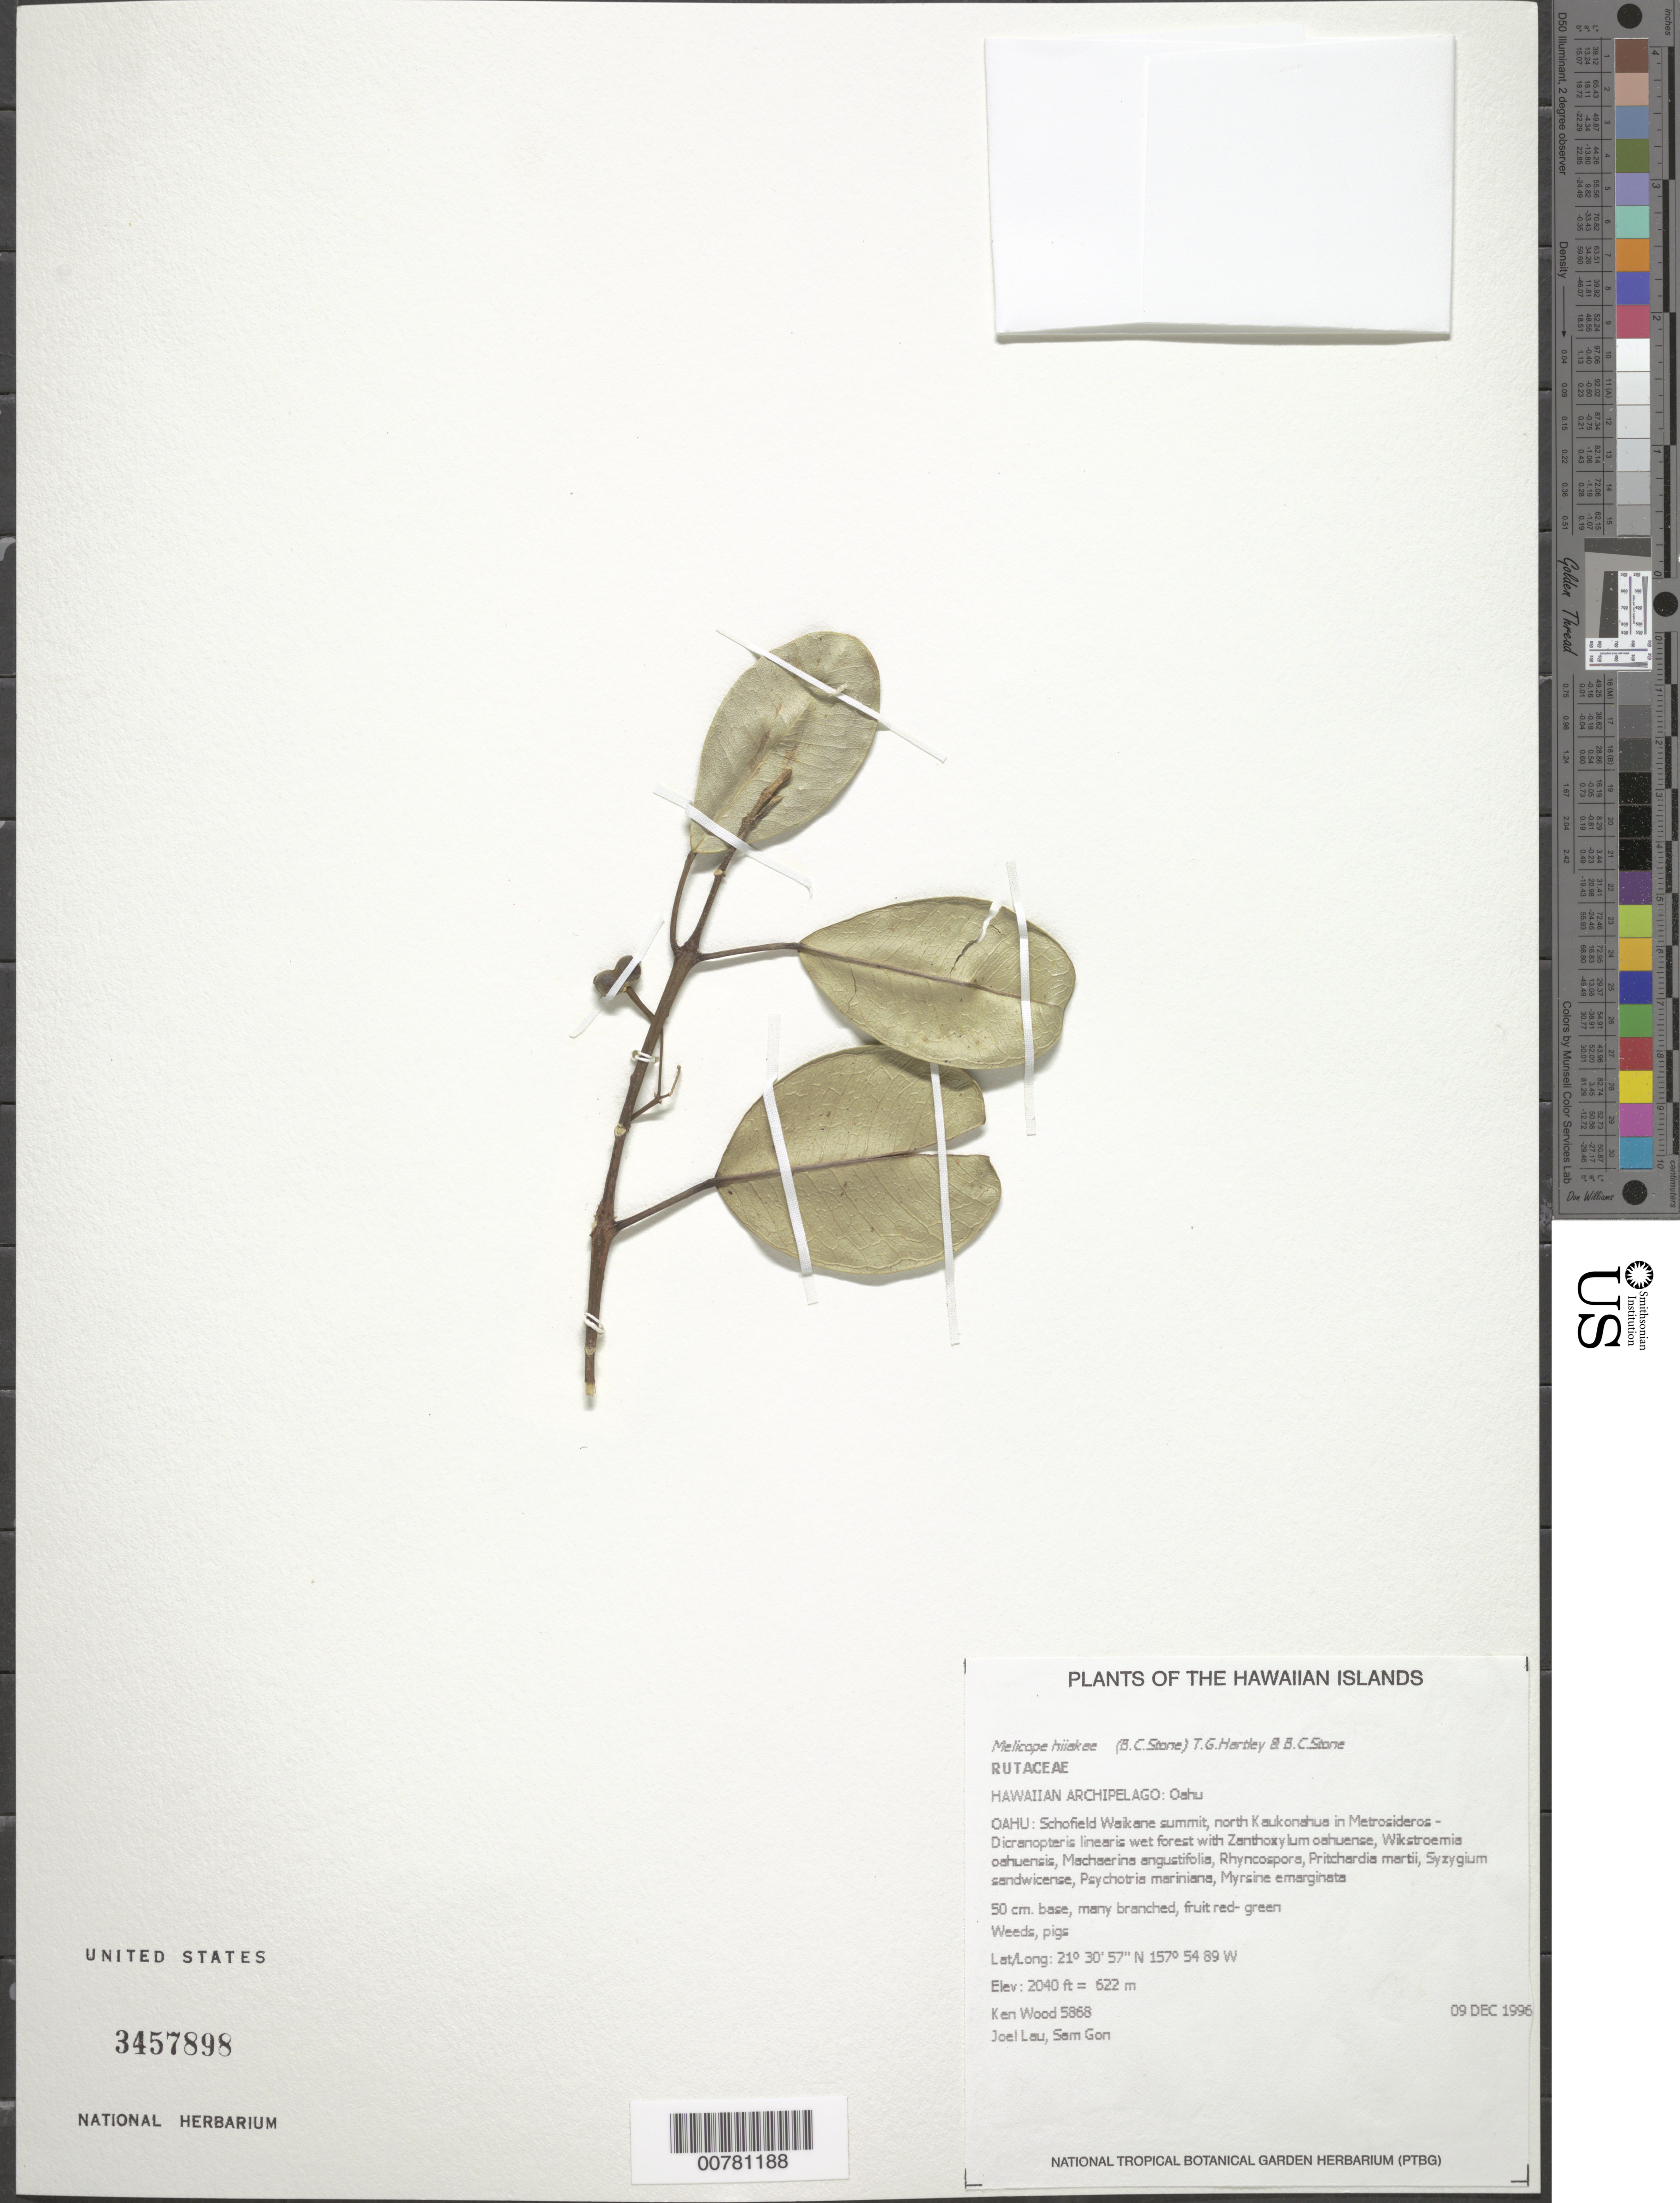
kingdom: Plantae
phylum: Tracheophyta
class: Magnoliopsida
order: Sapindales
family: Rutaceae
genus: Melicope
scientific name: Melicope hiiakae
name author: (B.C. Stone) T.G. Hartley & B.C. Stone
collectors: K. R. Wood, J. Lau & S. Gon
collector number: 5868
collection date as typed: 9 Dec 1996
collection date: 1996-12-09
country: United States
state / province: Hawaii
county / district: Honolulu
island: Oahu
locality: Schofield Waikane summit, north Kaukonhua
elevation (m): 622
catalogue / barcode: US 3457898